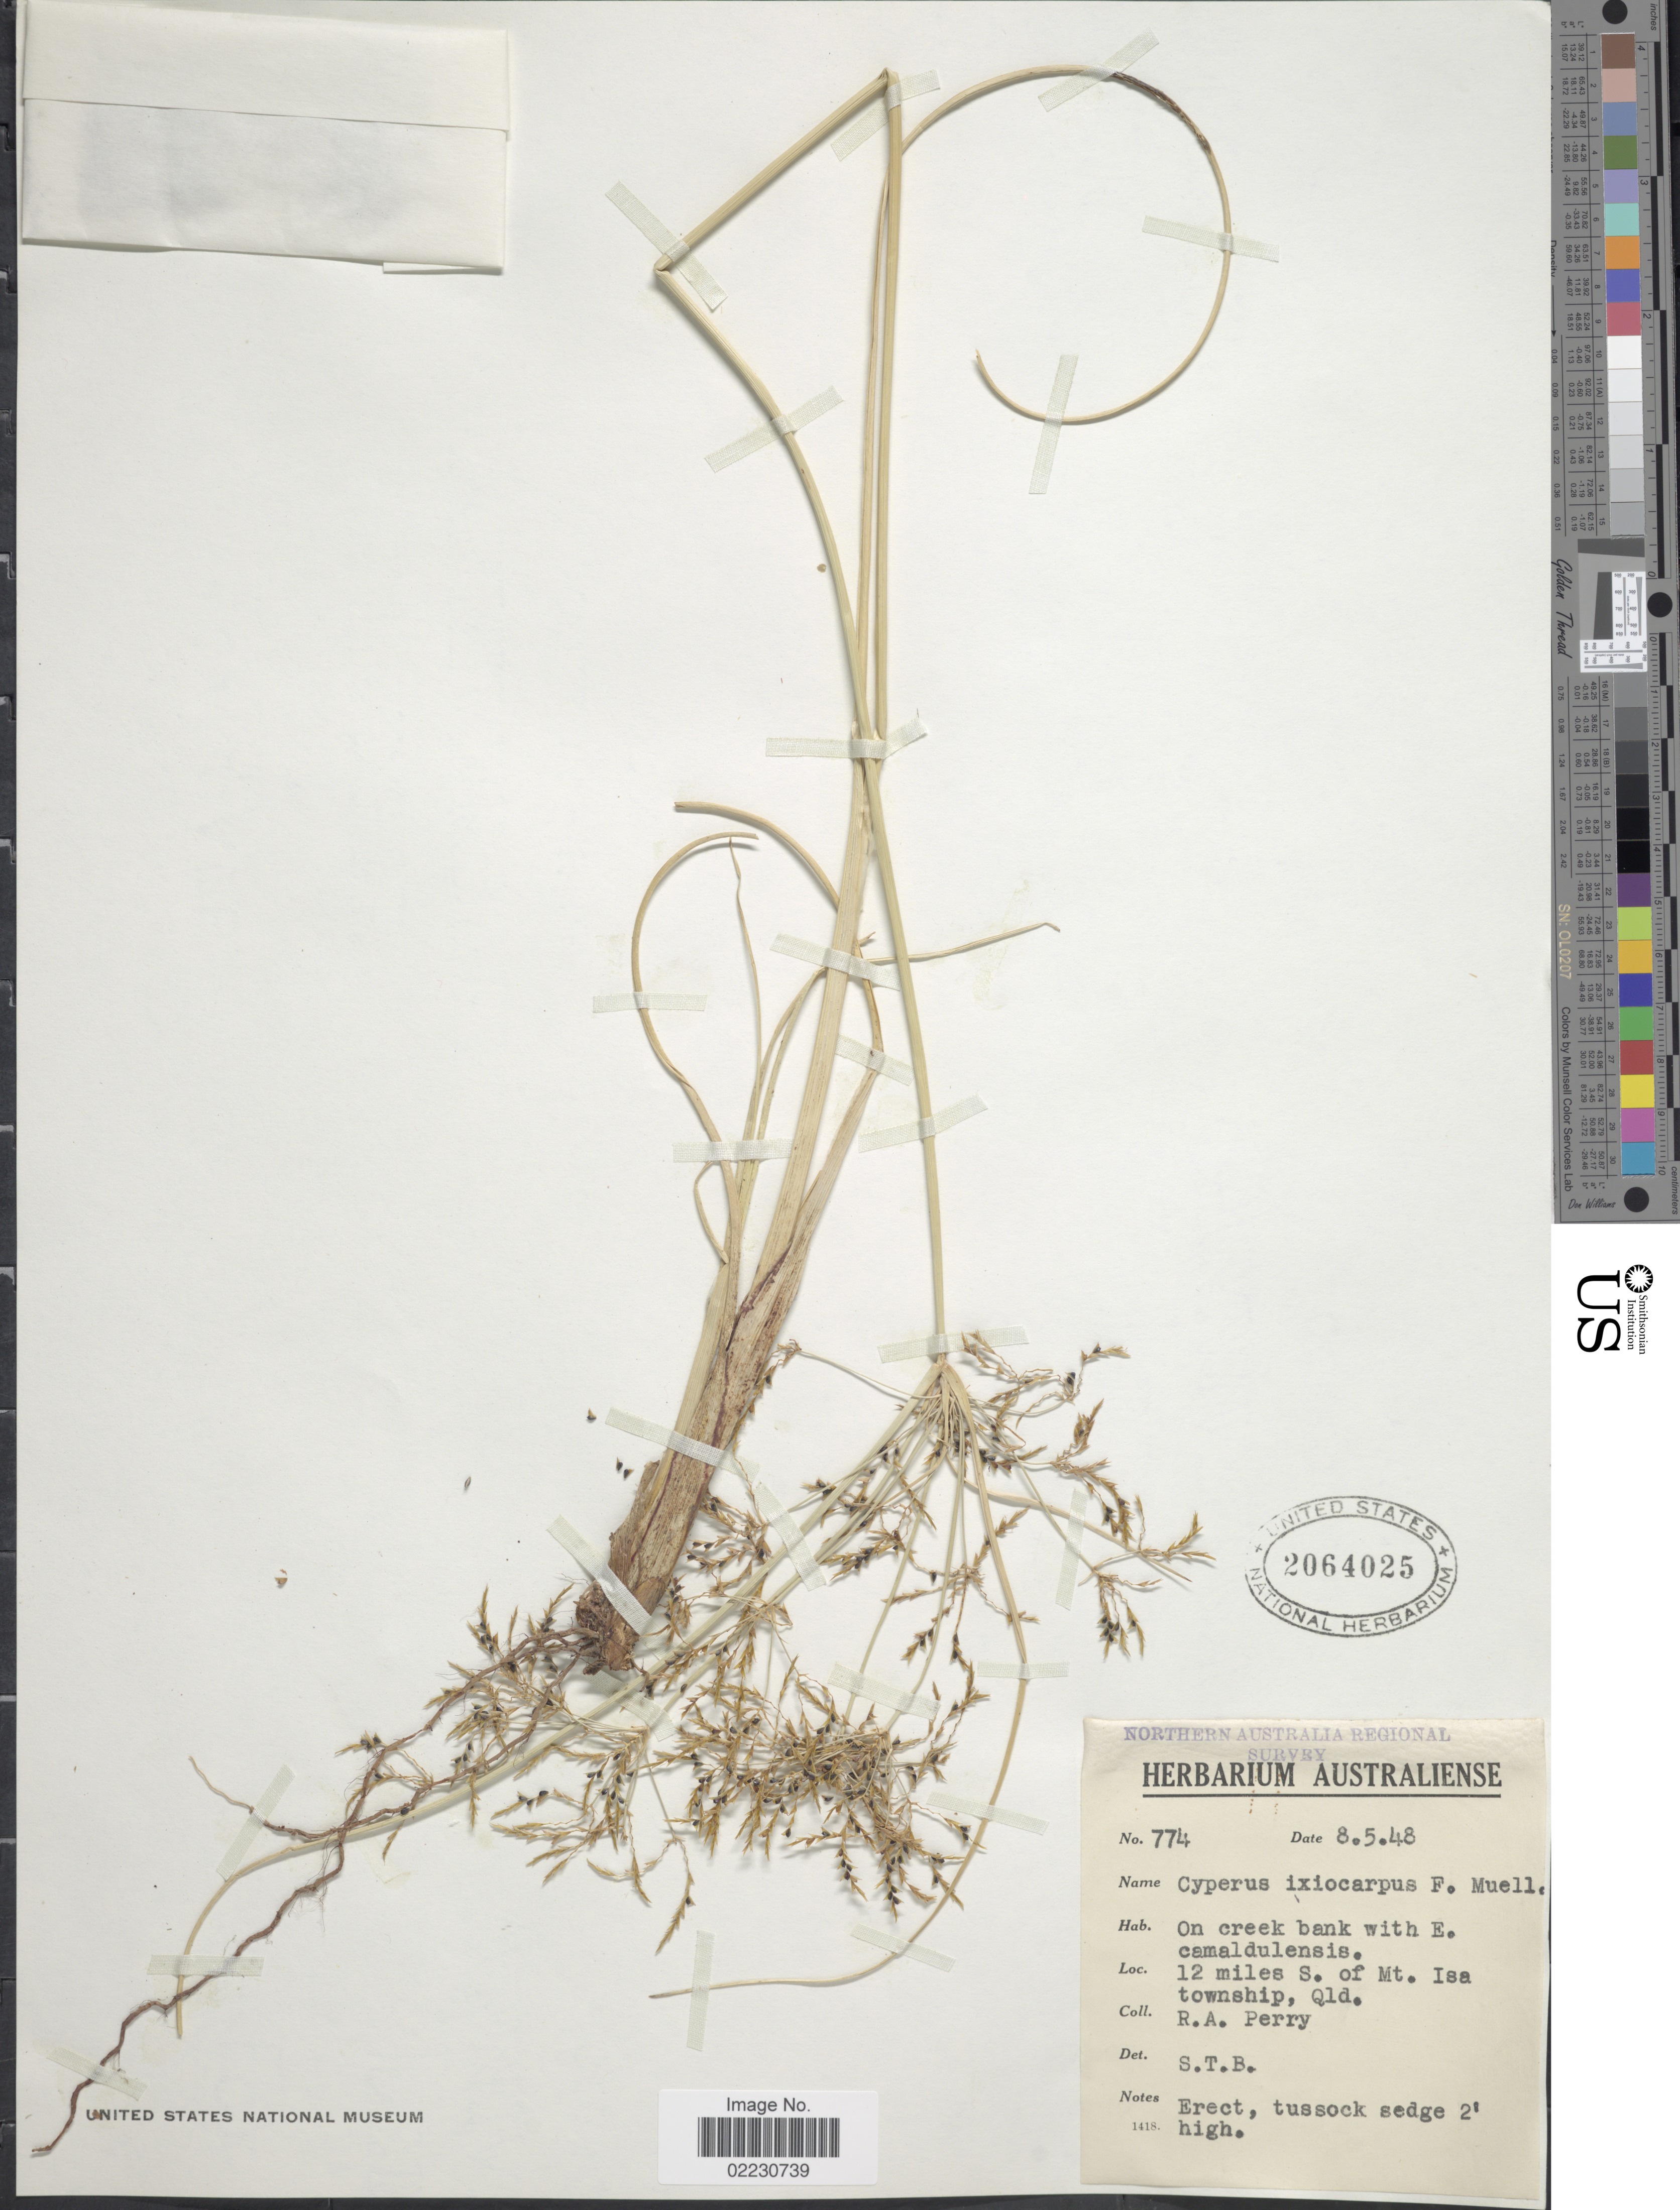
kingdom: Plantae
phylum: Tracheophyta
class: Liliopsida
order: Poales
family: Cyperaceae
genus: Cyperus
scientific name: Cyperus ixiocarpus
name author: F. Muell.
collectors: Perry, R. A.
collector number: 774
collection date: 1948-05-08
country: Australia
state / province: Queensland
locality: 12 miles S. of Mt. Isa township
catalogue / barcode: US 2064025